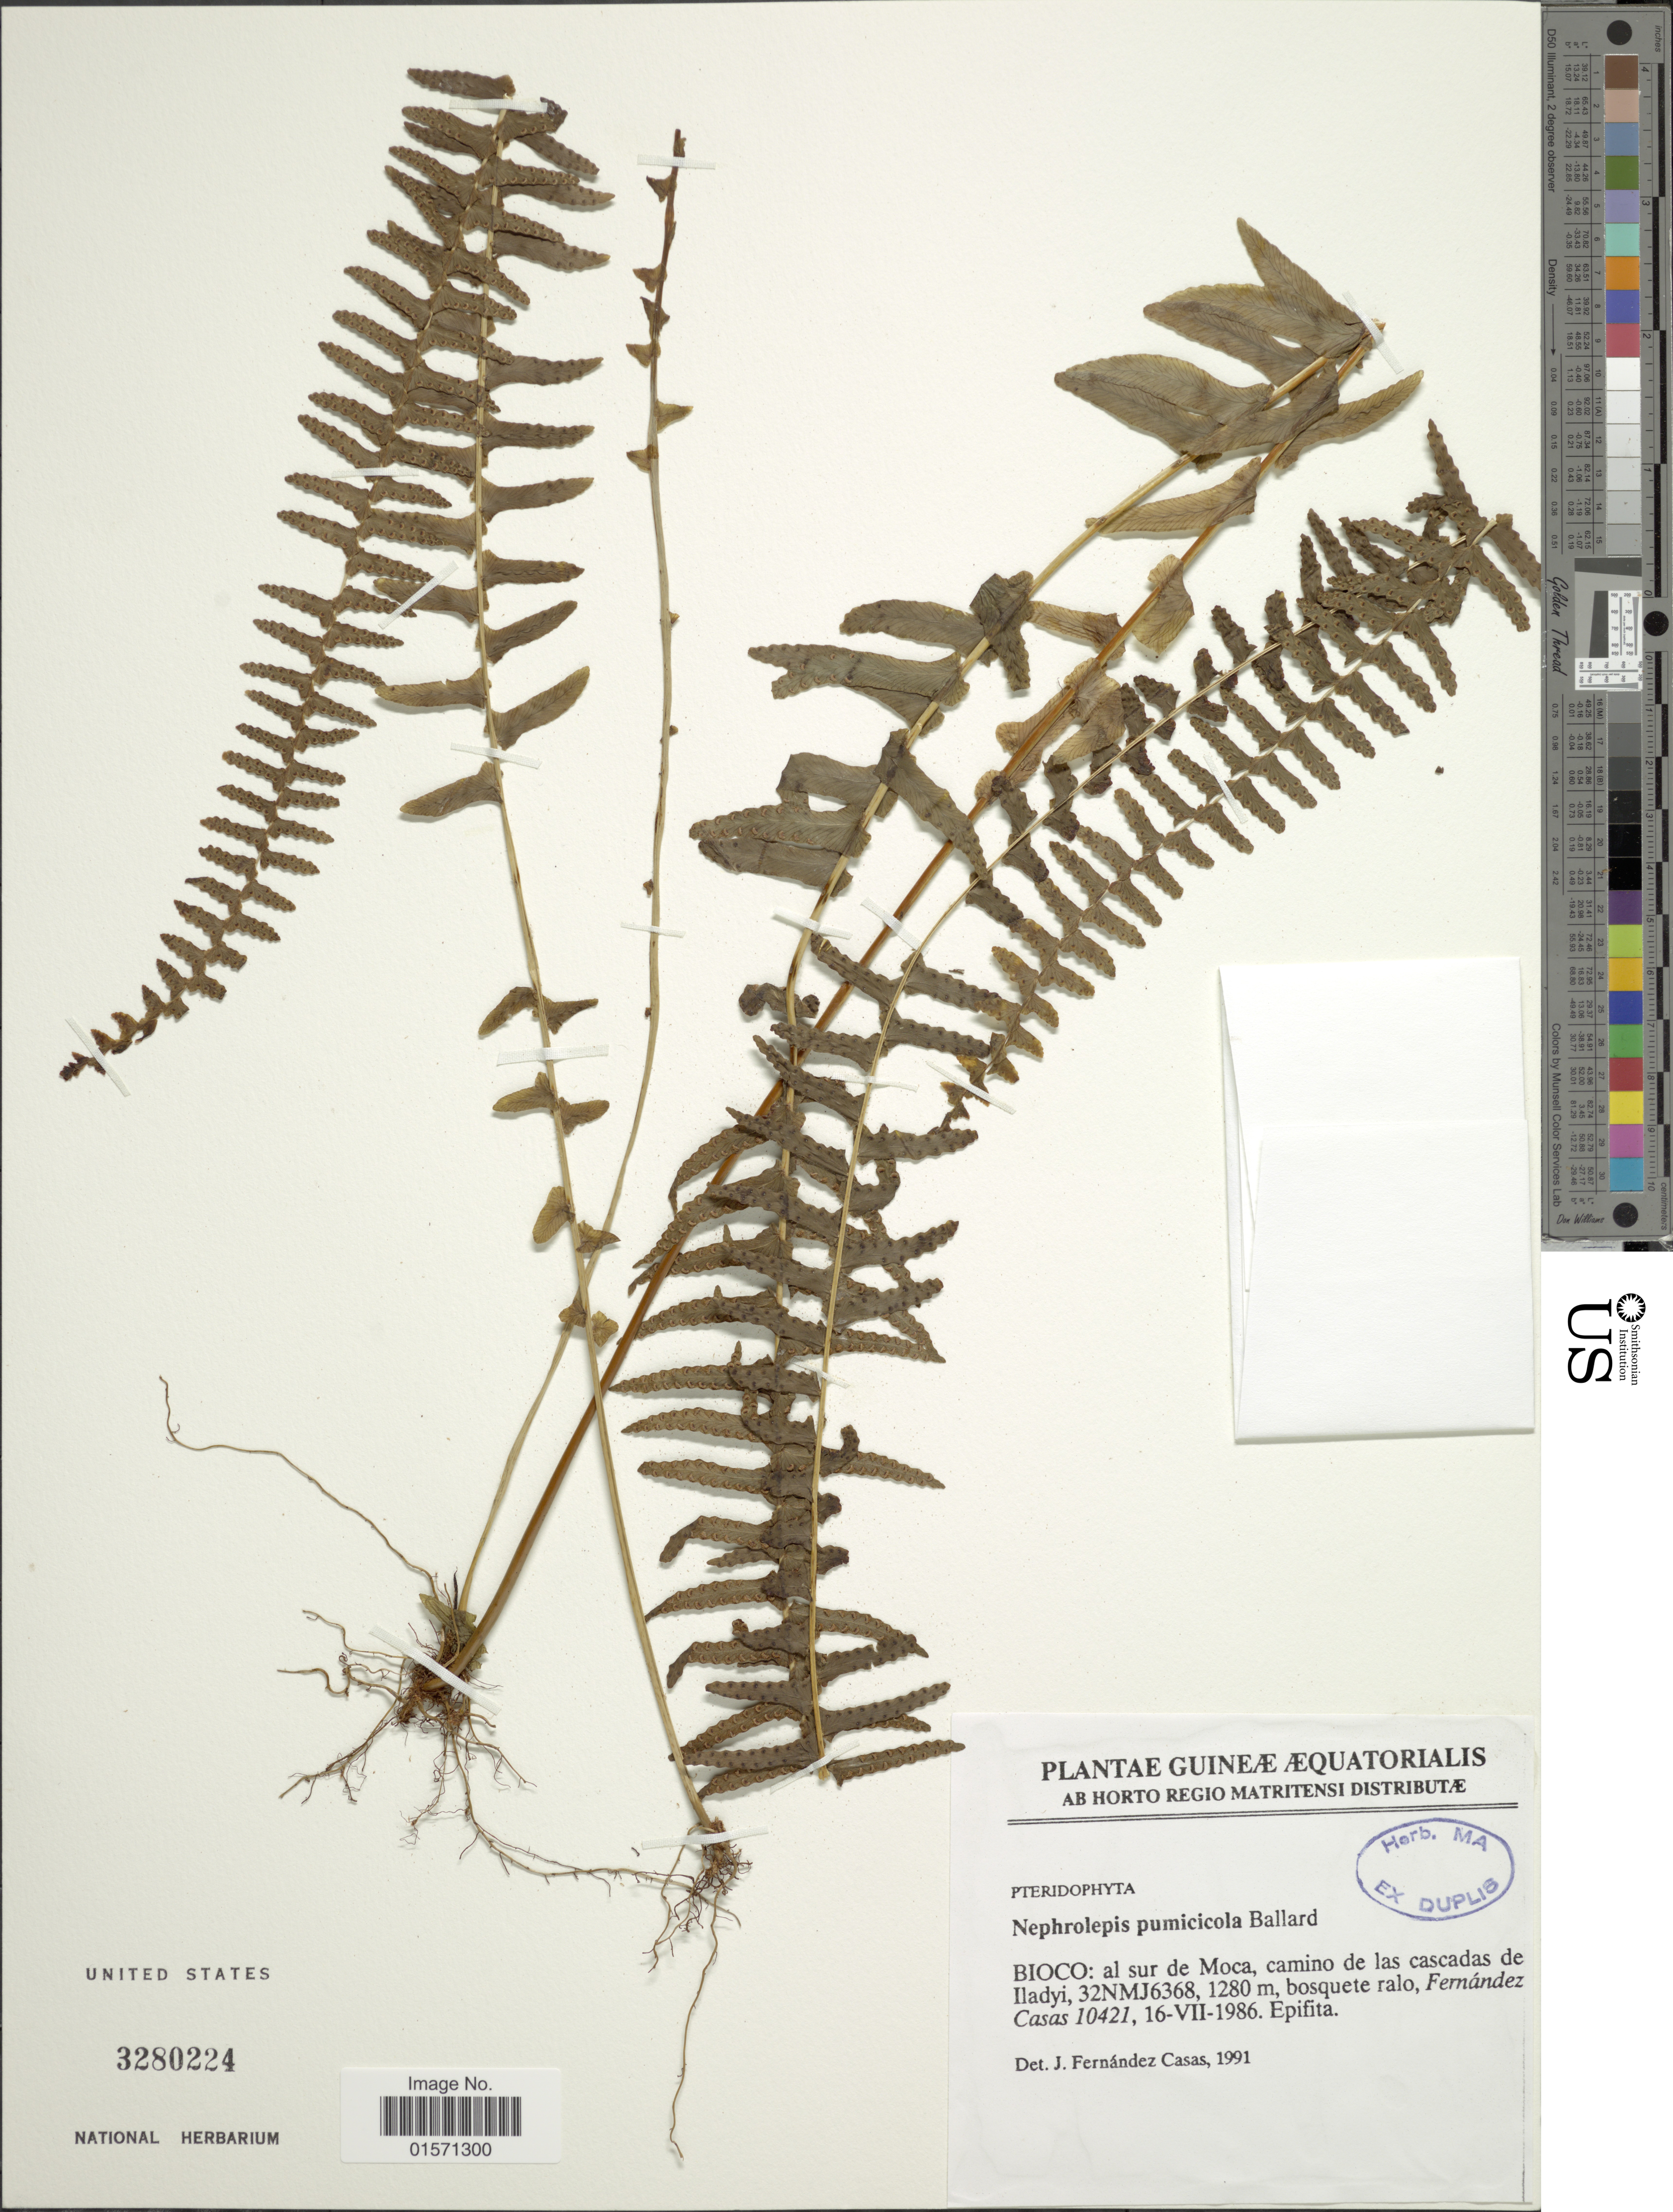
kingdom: Plantae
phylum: Tracheophyta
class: Polypodiopsida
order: Polypodiales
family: Nephrolepidaceae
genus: Nephrolepis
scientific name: Nephrolepis pumiciola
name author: Ballard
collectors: F. Casas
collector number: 10421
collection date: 1986-07-16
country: Equatorial Guinea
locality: Bioco: al sur de Moca, camino de las cascadas de Iladyi, 32NMJ6368, bosque ralo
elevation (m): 1280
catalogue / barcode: US 3280224